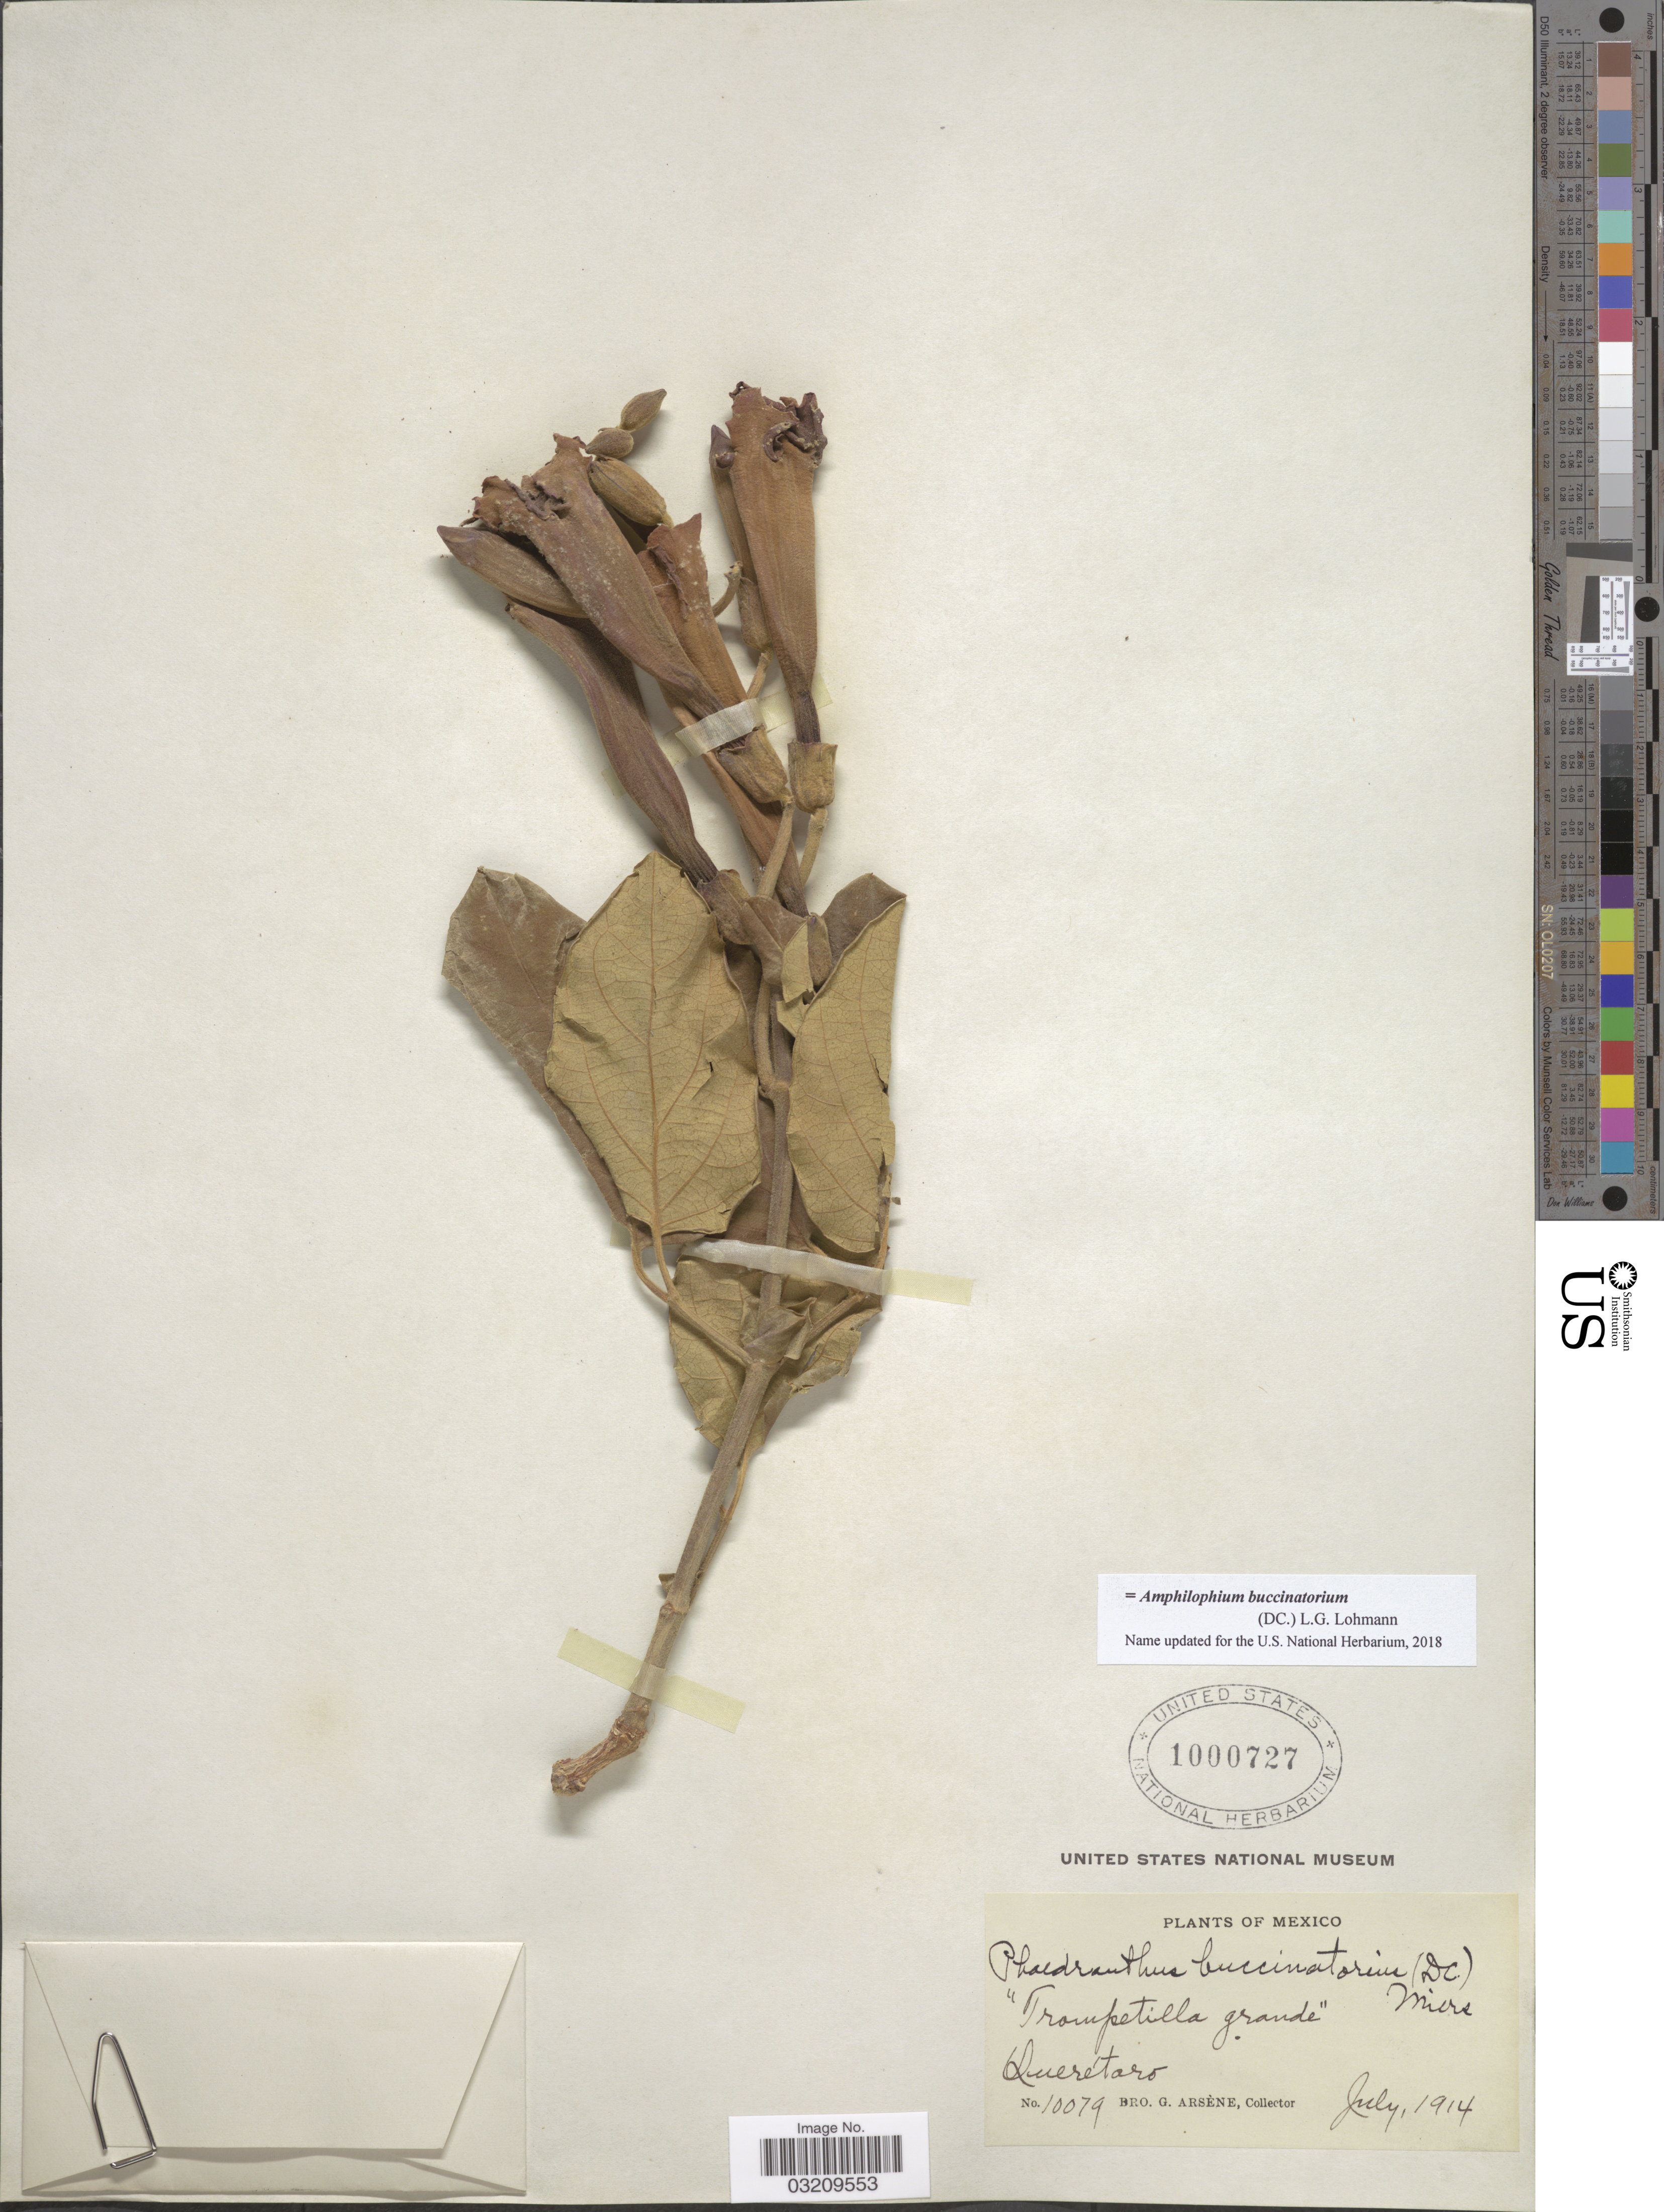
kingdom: Plantae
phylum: Tracheophyta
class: Magnoliopsida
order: Lamiales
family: Bignoniaceae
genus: Amphilophium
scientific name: Amphilophium buccinatorium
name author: (DC.) L.G. Lohmann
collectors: Bro. G. Arsène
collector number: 10079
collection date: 1914-07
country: Mexico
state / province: Querétaro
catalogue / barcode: US 1000727